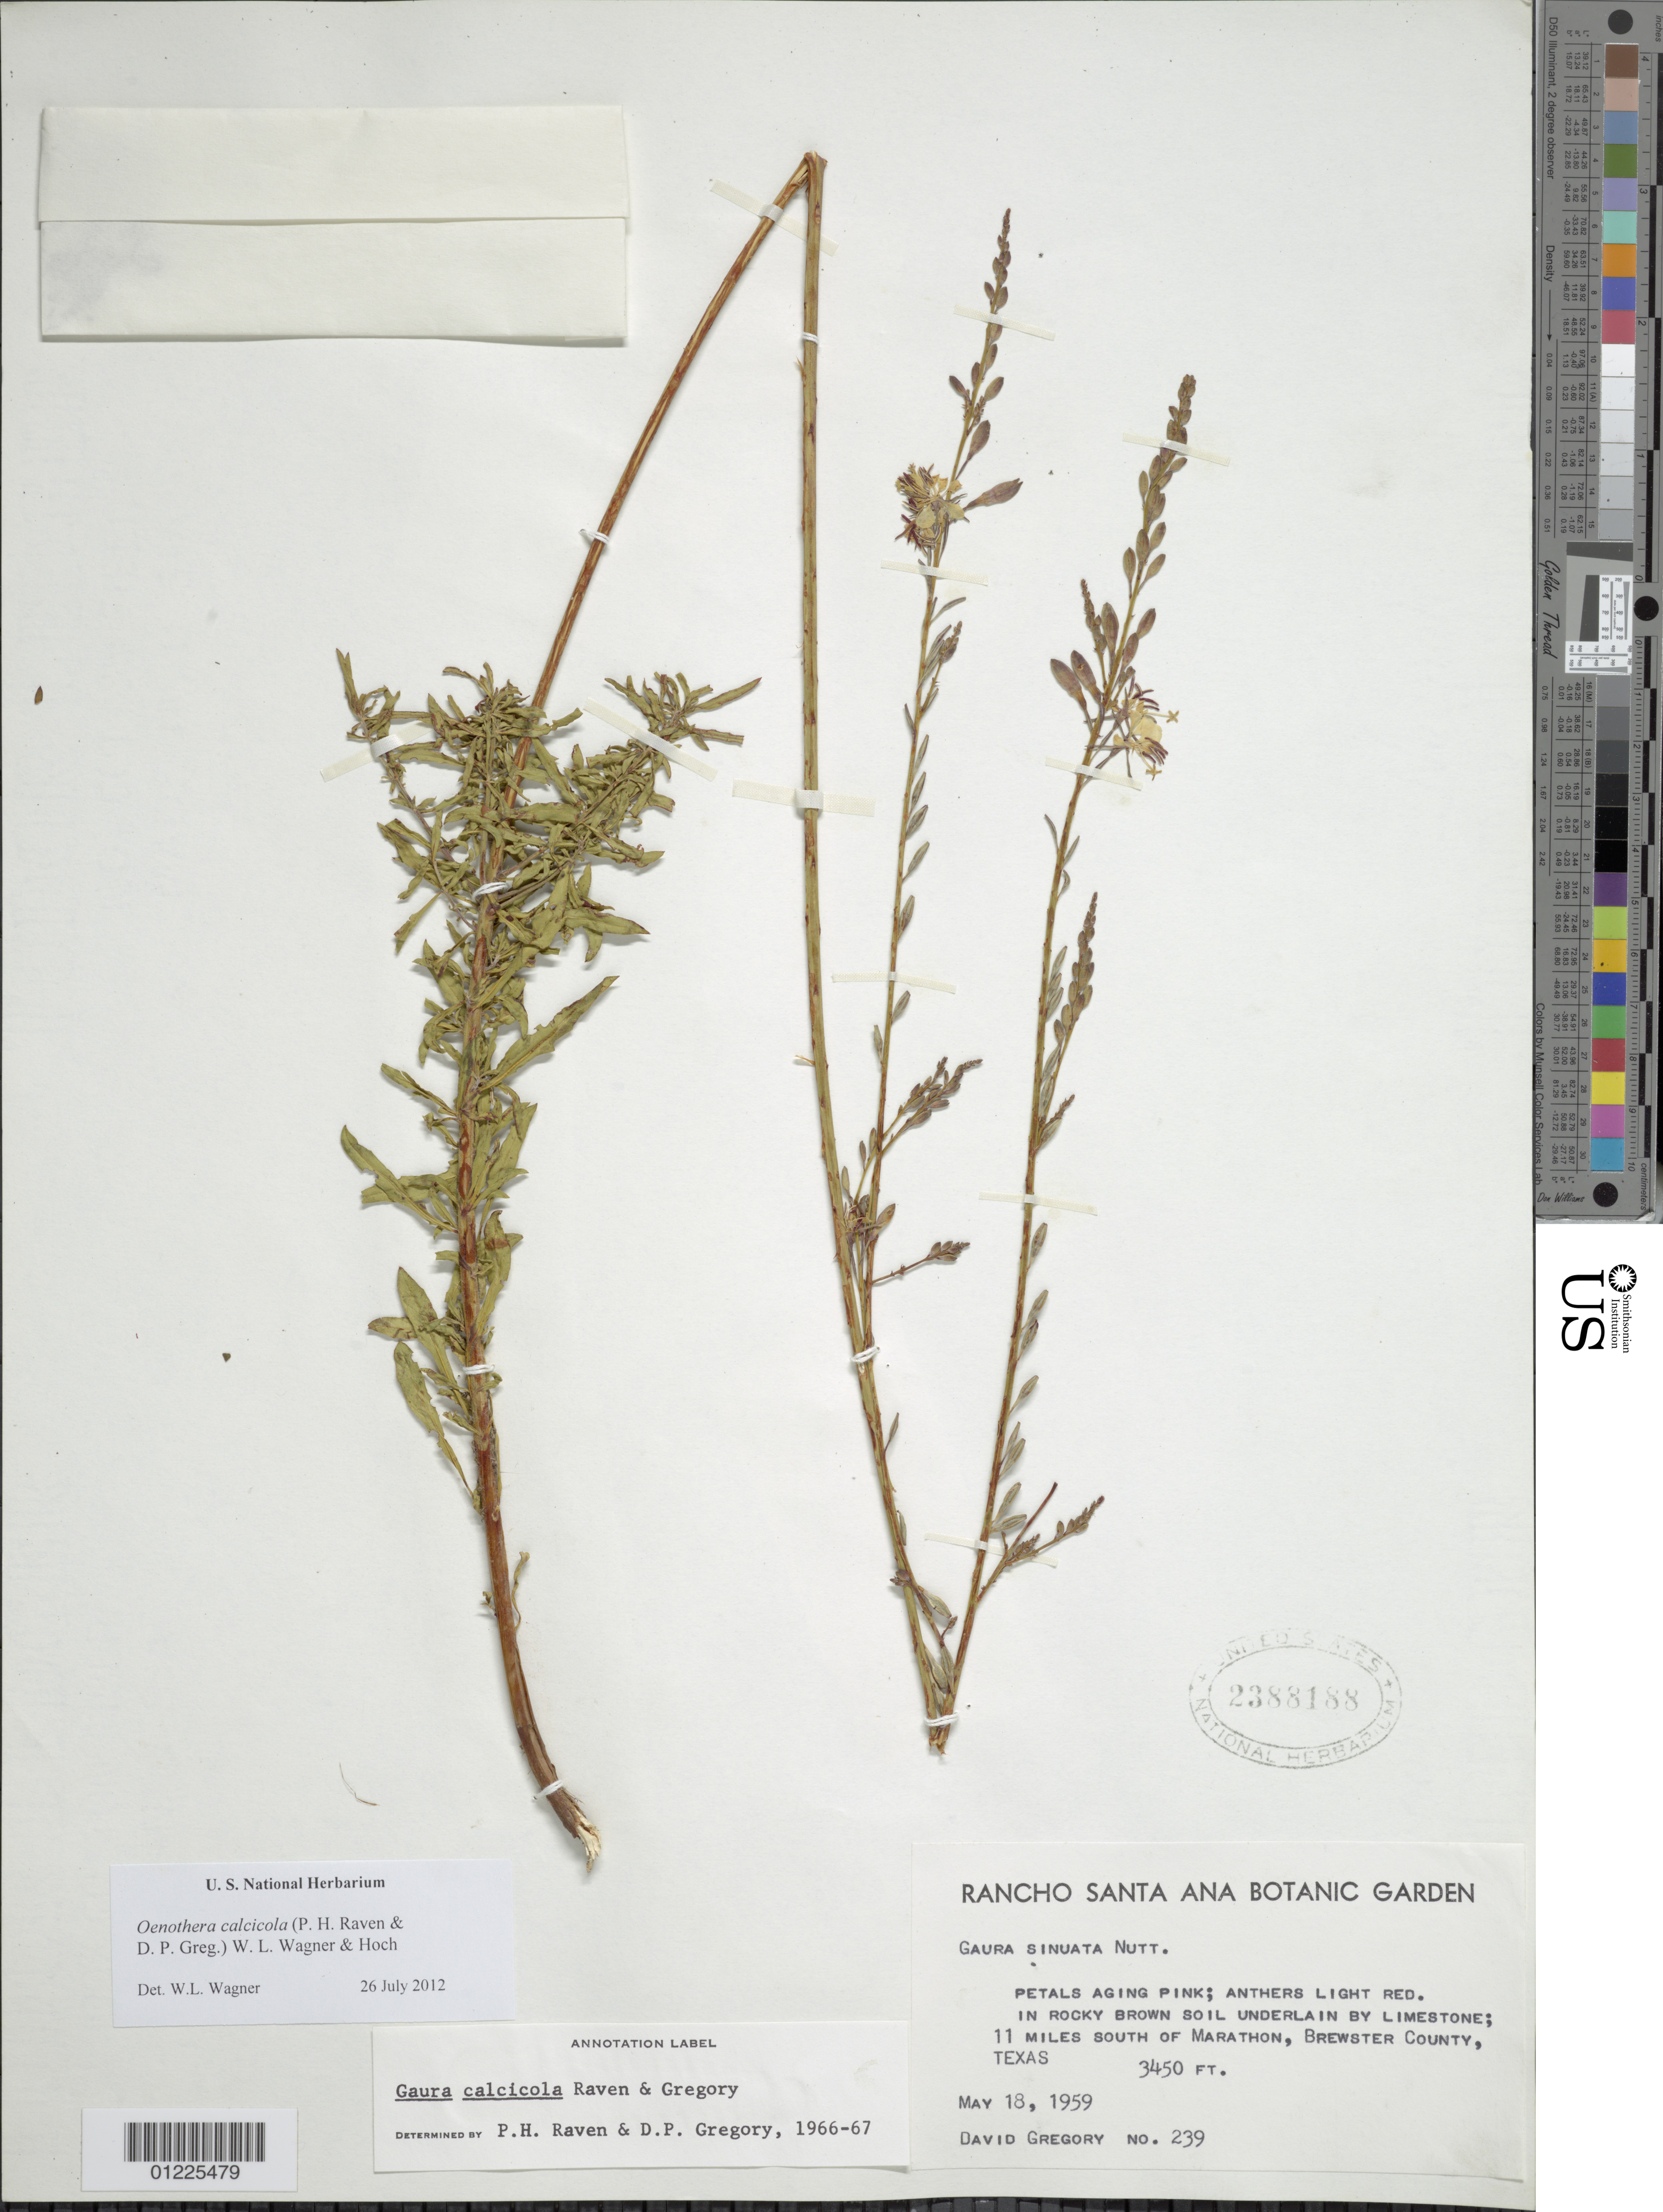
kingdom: Plantae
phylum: Tracheophyta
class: Magnoliopsida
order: Myrtales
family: Onagraceae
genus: Oenothera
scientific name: Oenothera calcicola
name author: (P.H. Raven & D.P. Greg.) W.L. Wagner & Hoch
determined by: Wagner, W. L., (BOT), Smithsonian Institution - National Museum of Natural History (UNITED STATES)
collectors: D. Gregory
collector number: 239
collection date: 1959-05-18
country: United States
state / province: Texas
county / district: Brewster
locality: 11 miles south of Marathon.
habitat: Rocky brown soil underlain by limestone.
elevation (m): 1052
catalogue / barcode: US 2388188